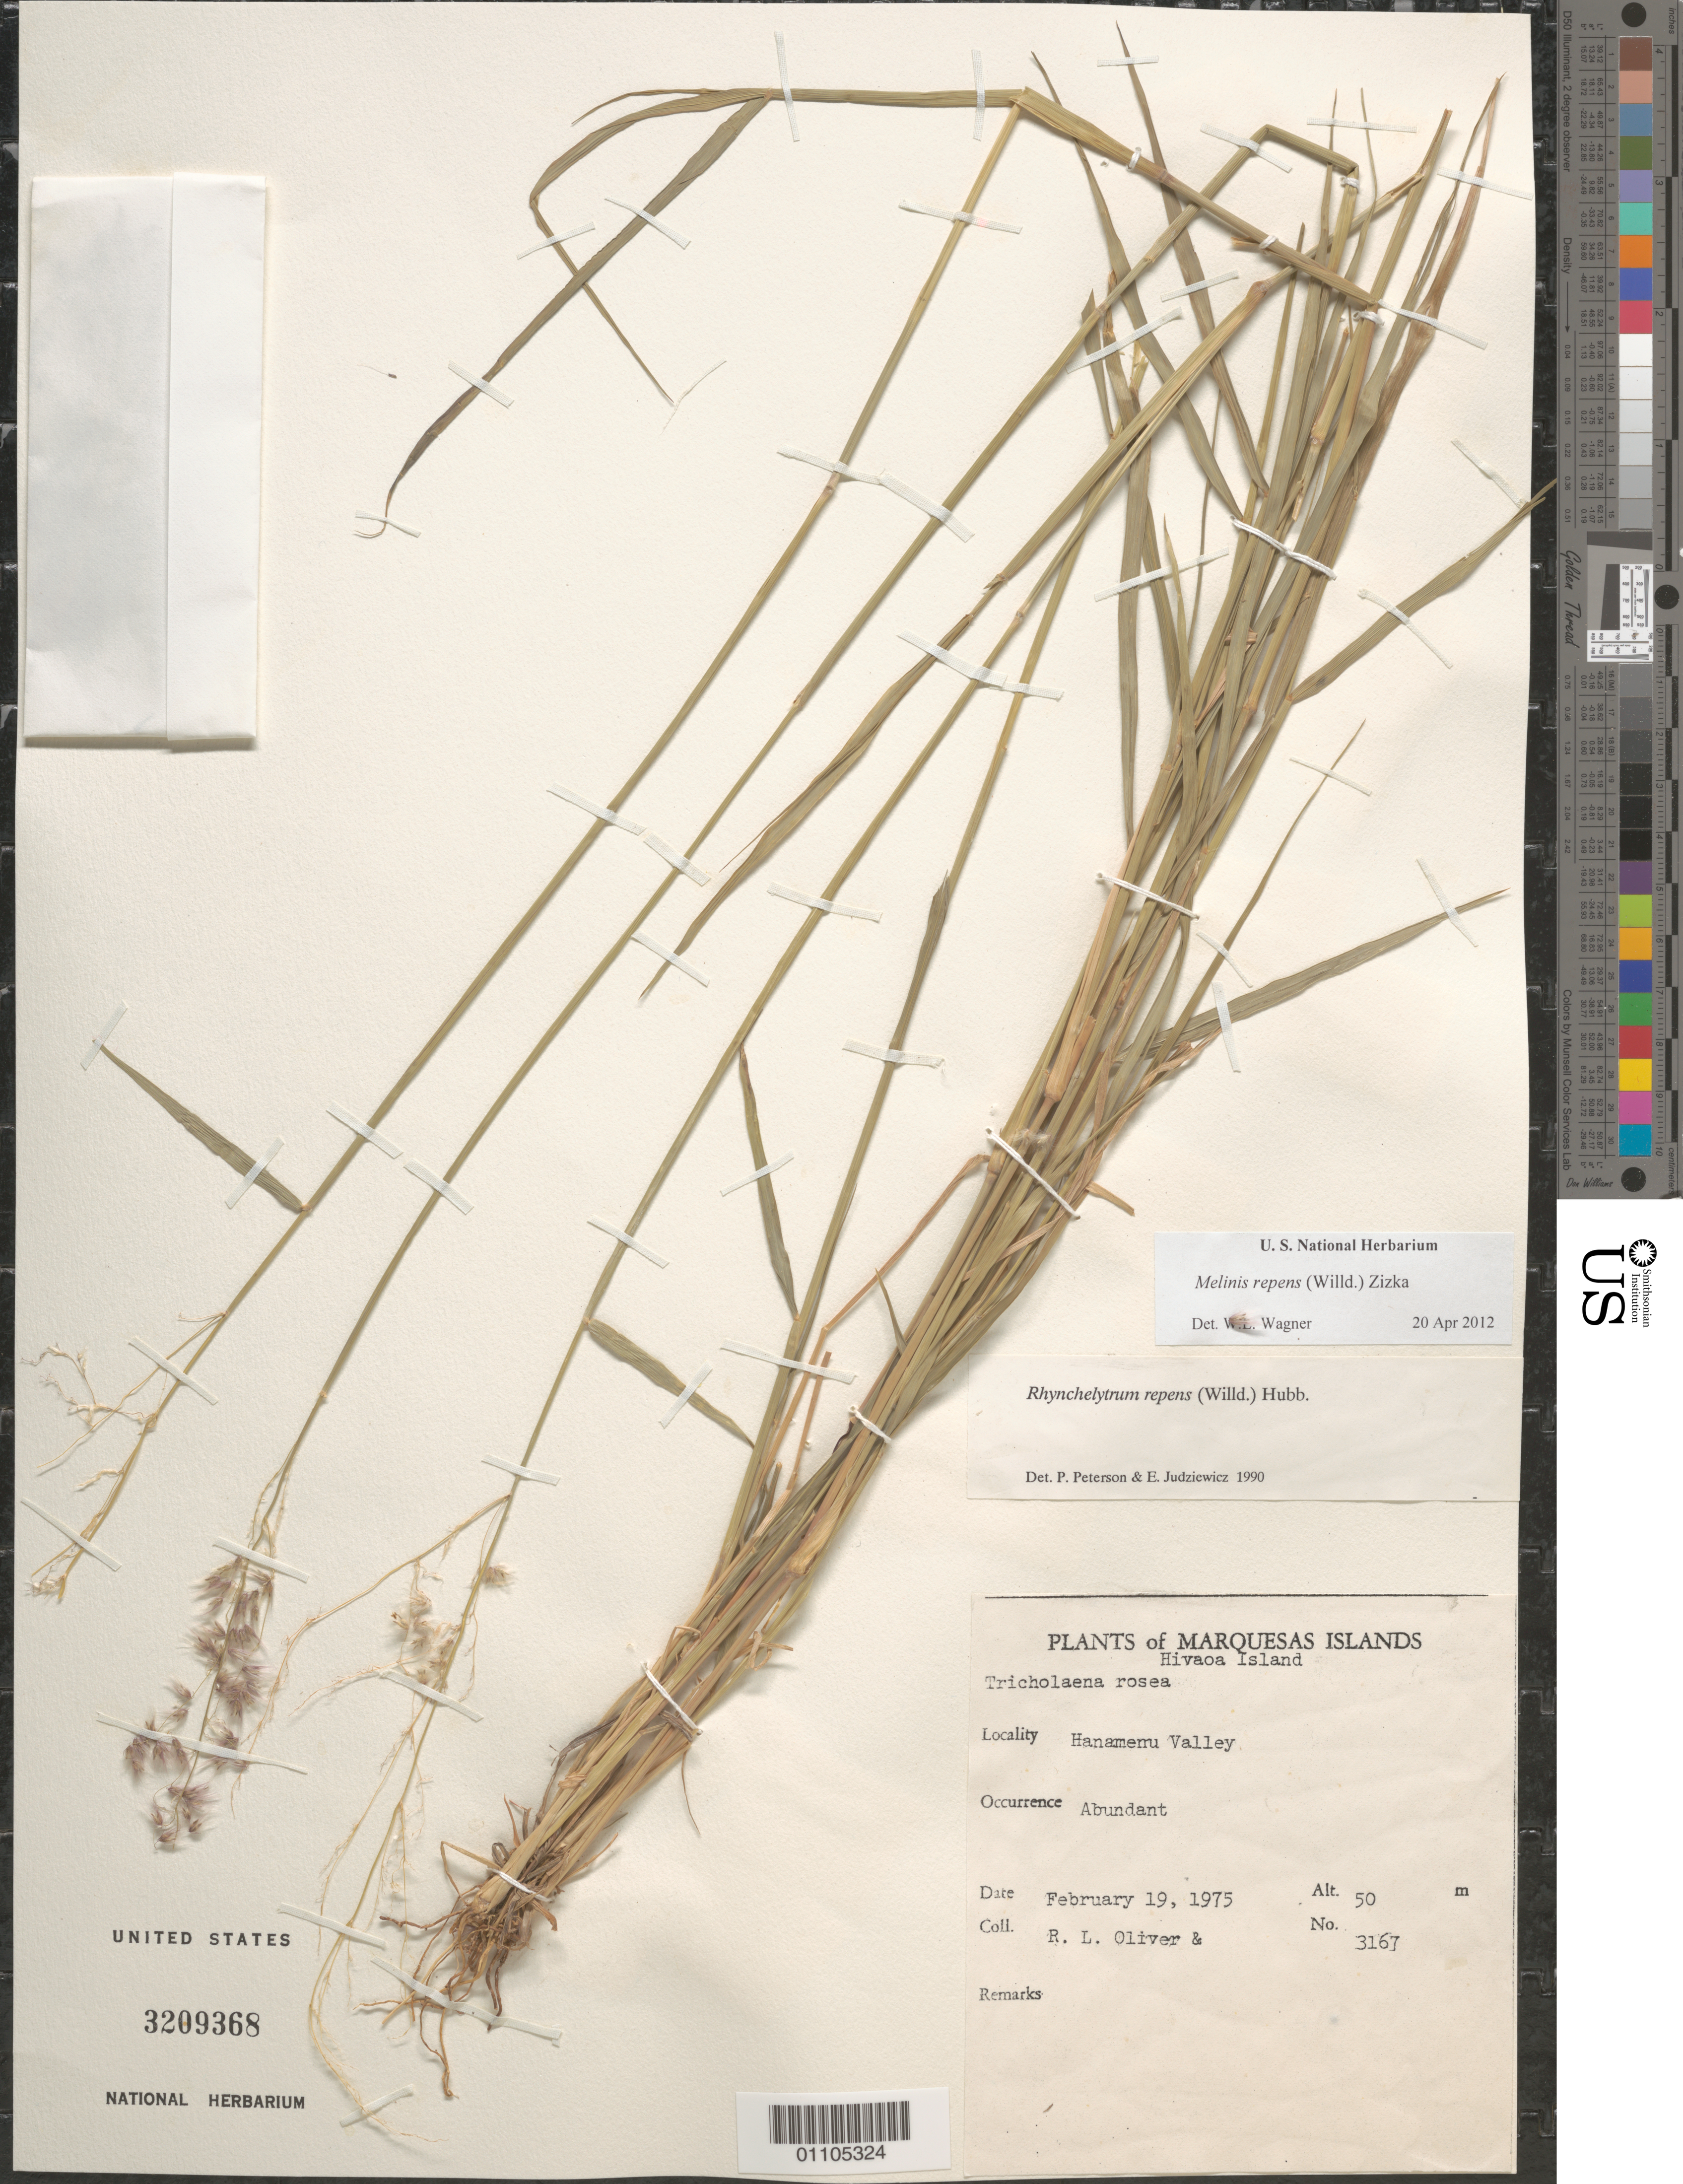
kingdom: Plantae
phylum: Tracheophyta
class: Liliopsida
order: Poales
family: Poaceae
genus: Melinis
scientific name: Melinis repens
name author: (Willd.) Zizka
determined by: Peterson, P. M.; Judziewicz, E. J.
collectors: R. L. Oliver & P. A. Schäfer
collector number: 3167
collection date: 1975-02-19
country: French Polynesia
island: Hiva Oa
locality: Hanamenu Valley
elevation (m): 50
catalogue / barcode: US 3209368